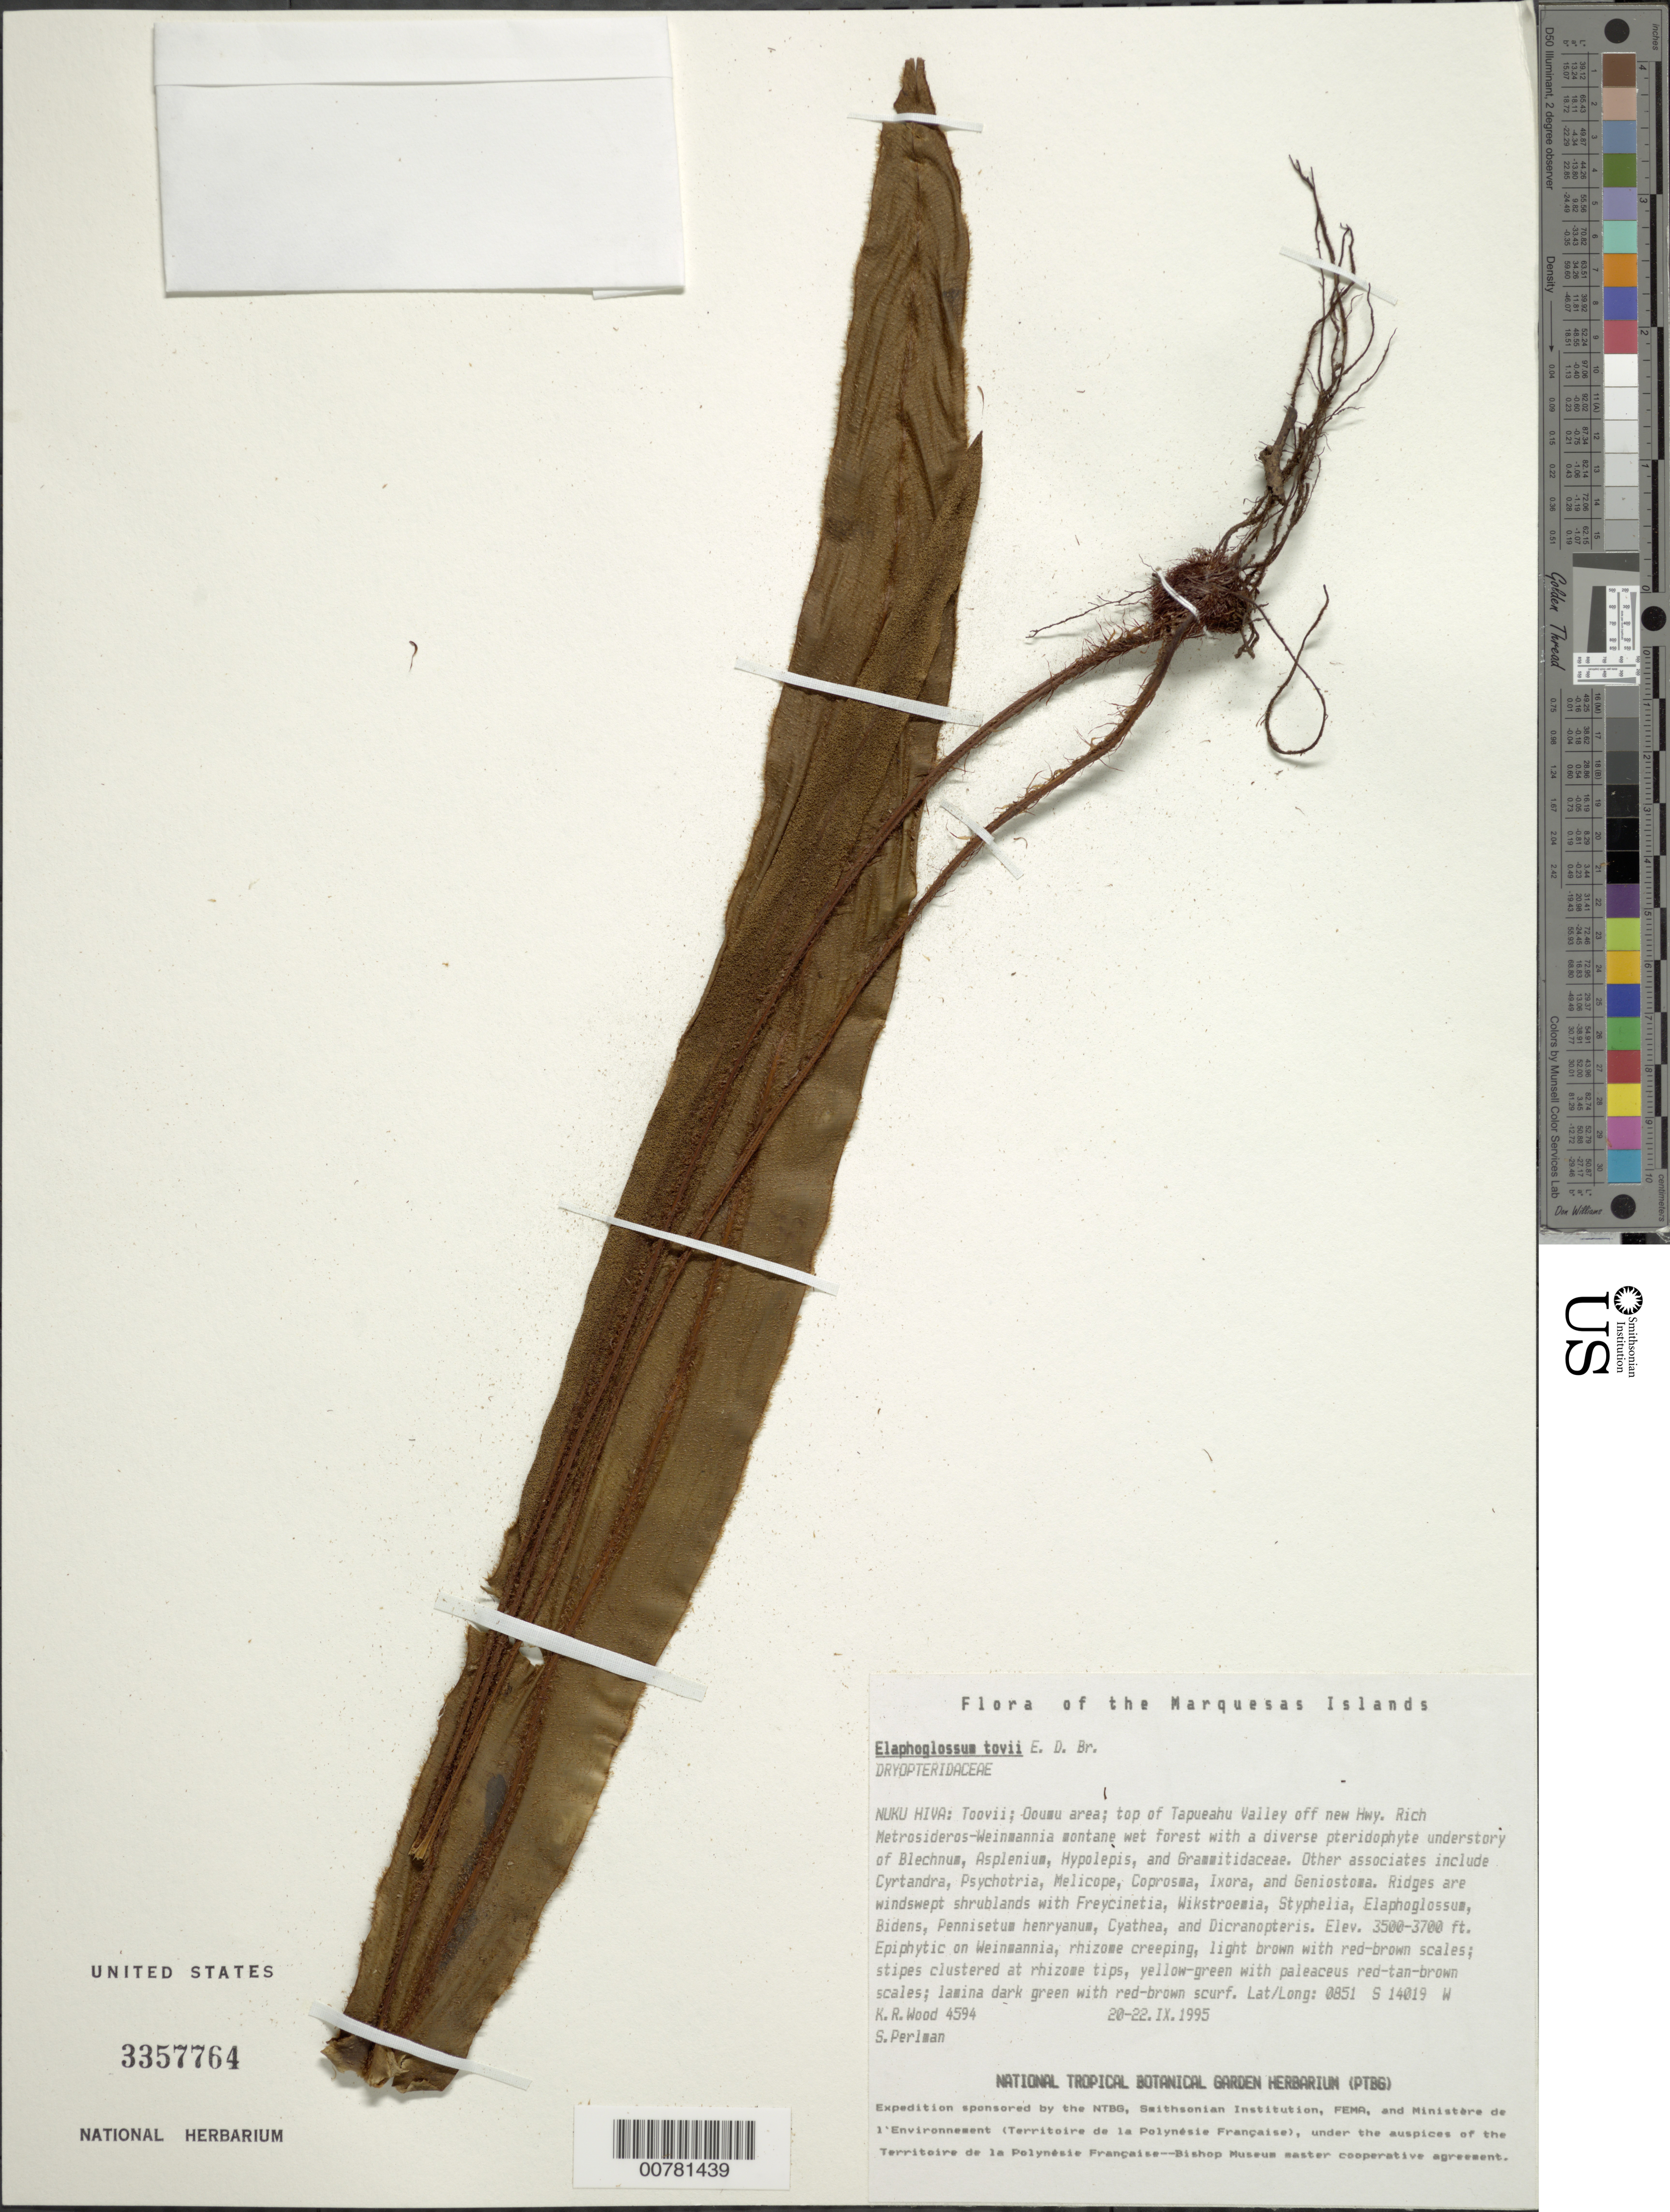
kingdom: Plantae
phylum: Tracheophyta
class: Polypodiopsida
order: Polypodiales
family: Dryopteridaceae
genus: Elaphoglossum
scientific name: Elaphoglossum tovii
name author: E.D. Br.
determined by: Lorence, David H., (PTBG), National Tropical Botanical Garden (UNITED STATES)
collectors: K. R. Wood & S. P. Perlman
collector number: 4594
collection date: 1995-09-20/1995-09-22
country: French Polynesia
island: Nuku Hiva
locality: Toovii, Ooumu area, top of Tapueahu Valley off new hwy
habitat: rich Metrosideros-Weinmannia montane wet forests w/ diverse pteridophyte understory (Blechnum, Hypolepis, Asplenium, Grammitidaceae)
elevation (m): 1067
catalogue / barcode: US 3357764